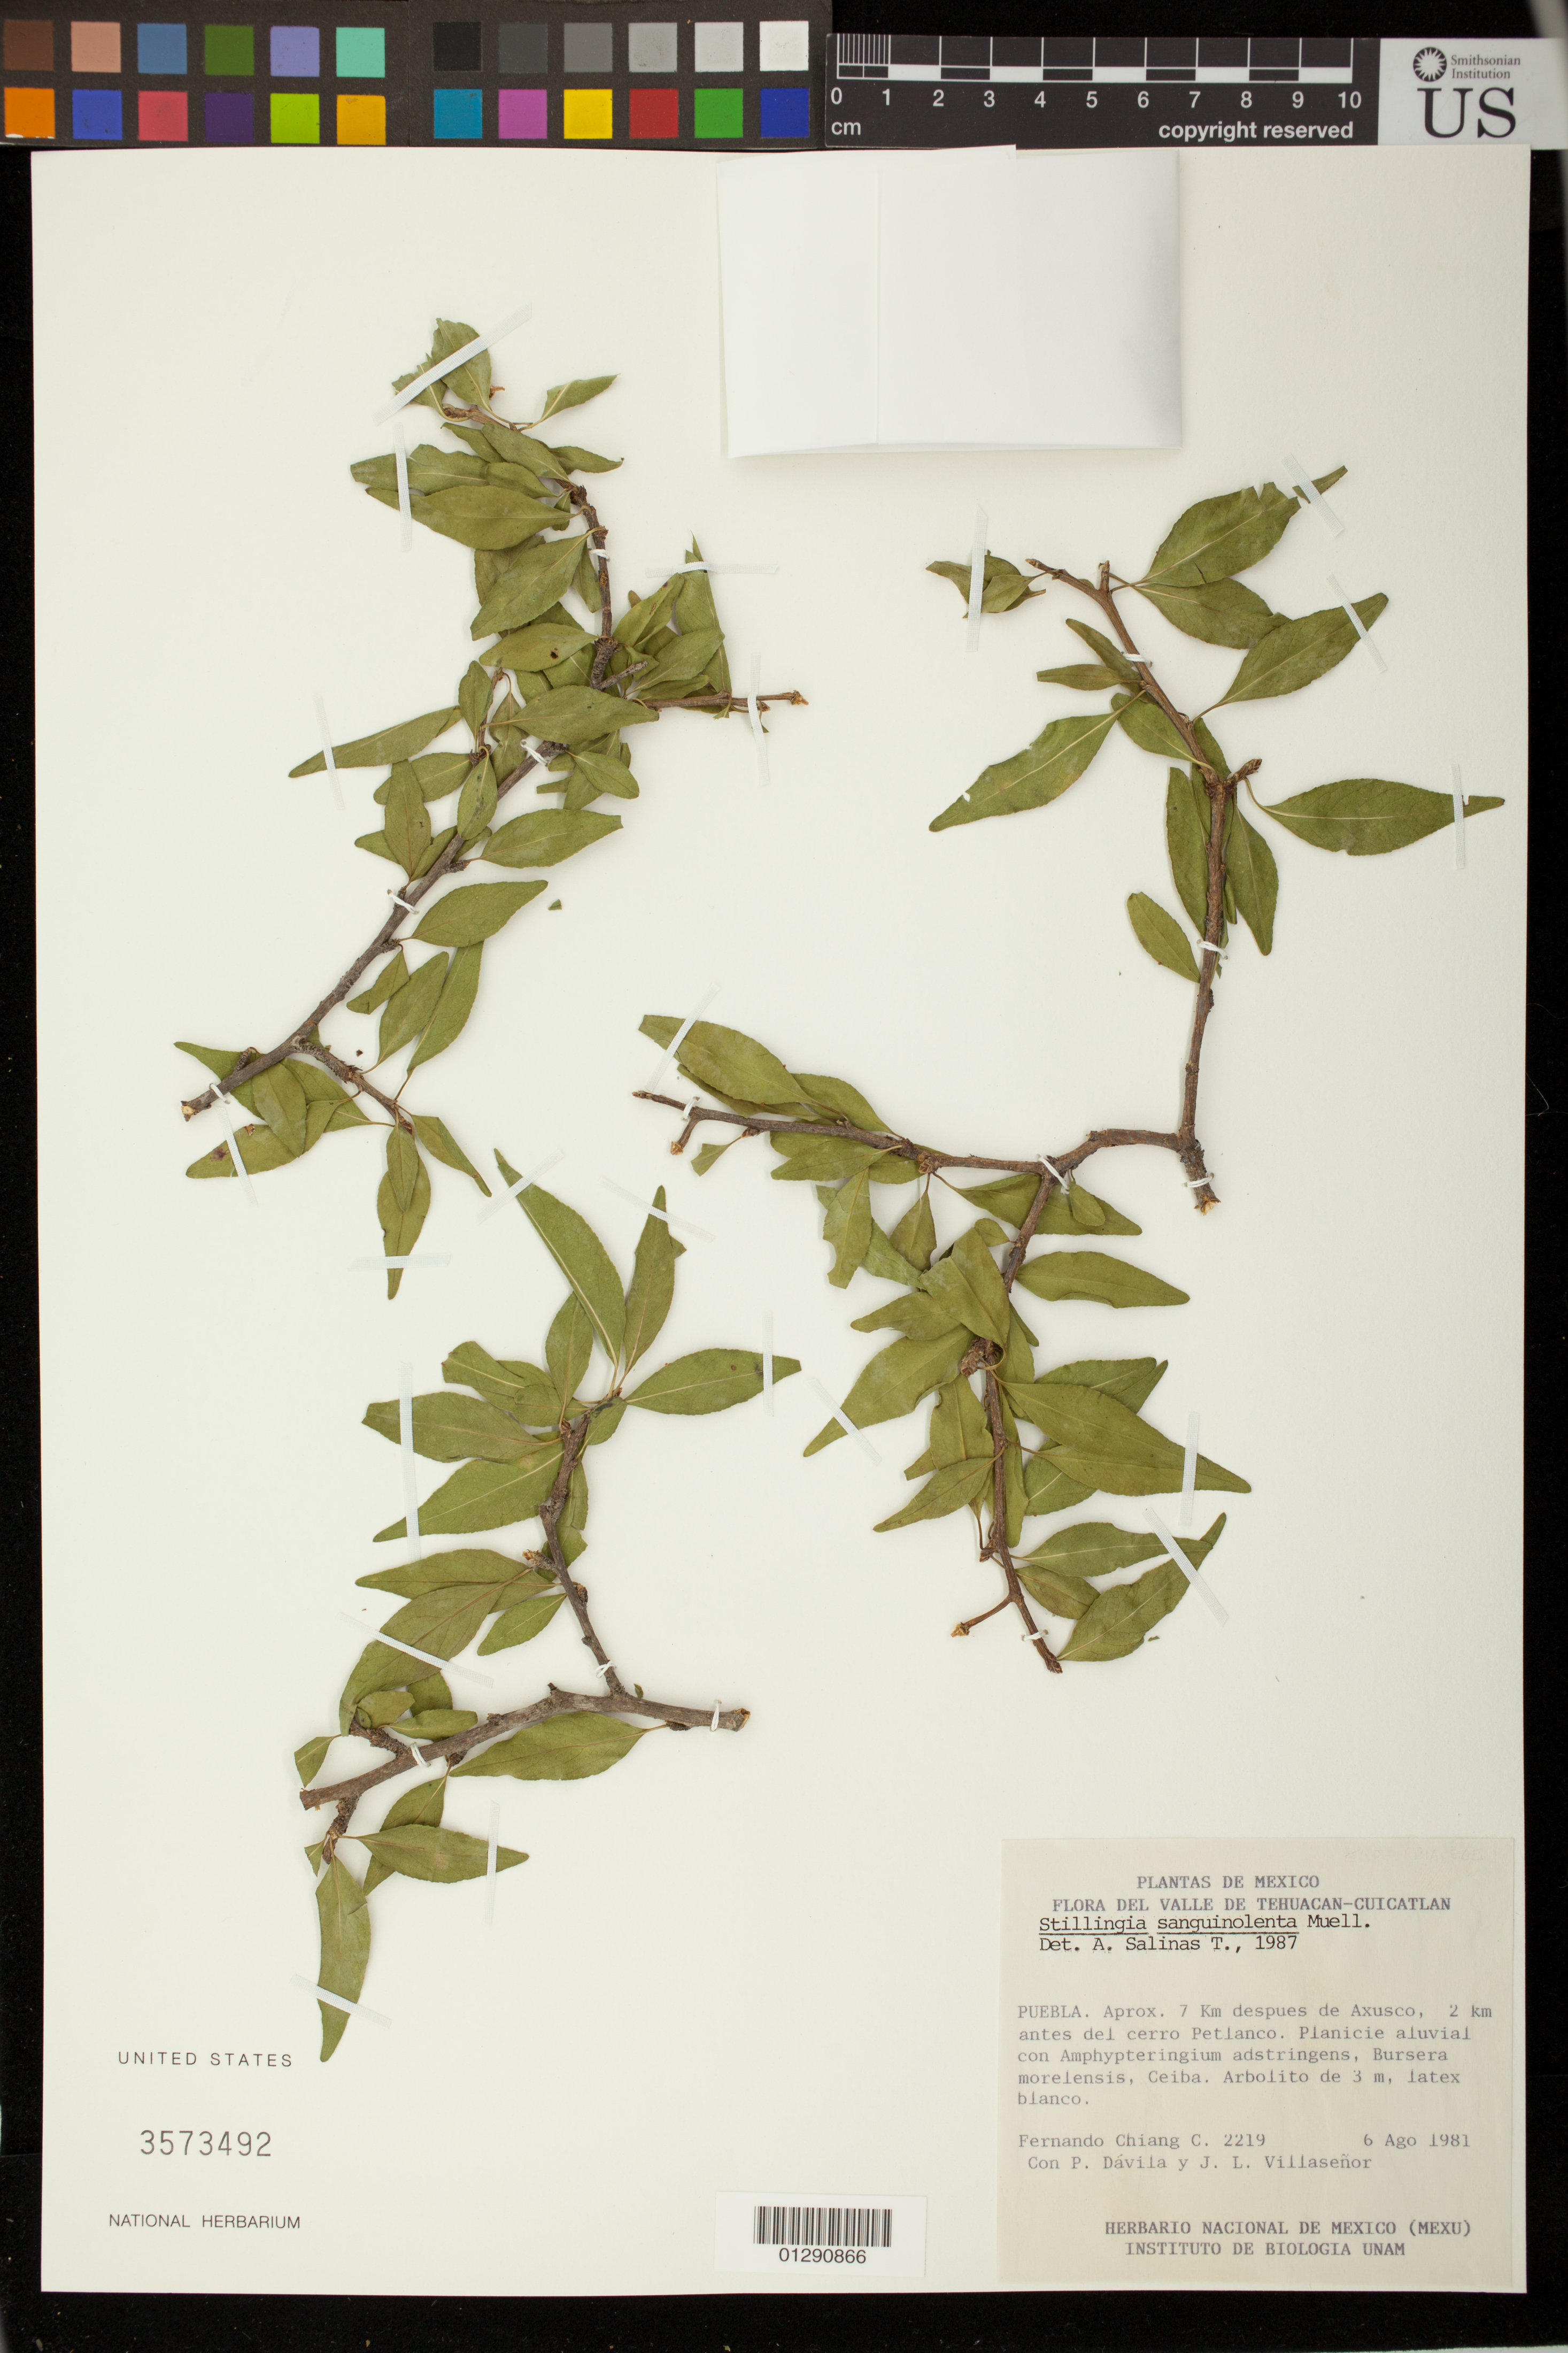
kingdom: Plantae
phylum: Tracheophyta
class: Magnoliopsida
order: Malpighiales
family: Euphorbiaceae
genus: Stillingia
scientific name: Stillingia sanguinolenta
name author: Müll. Arg.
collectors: F. Chiang C., P. Dávila & J. L. Villasenor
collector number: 2219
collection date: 1981-08-06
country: Mexico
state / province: Puebla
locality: Aprox. 7 Km despues de Axusco, 2 Km antes del cerro Petlanco.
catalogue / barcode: US 3573492